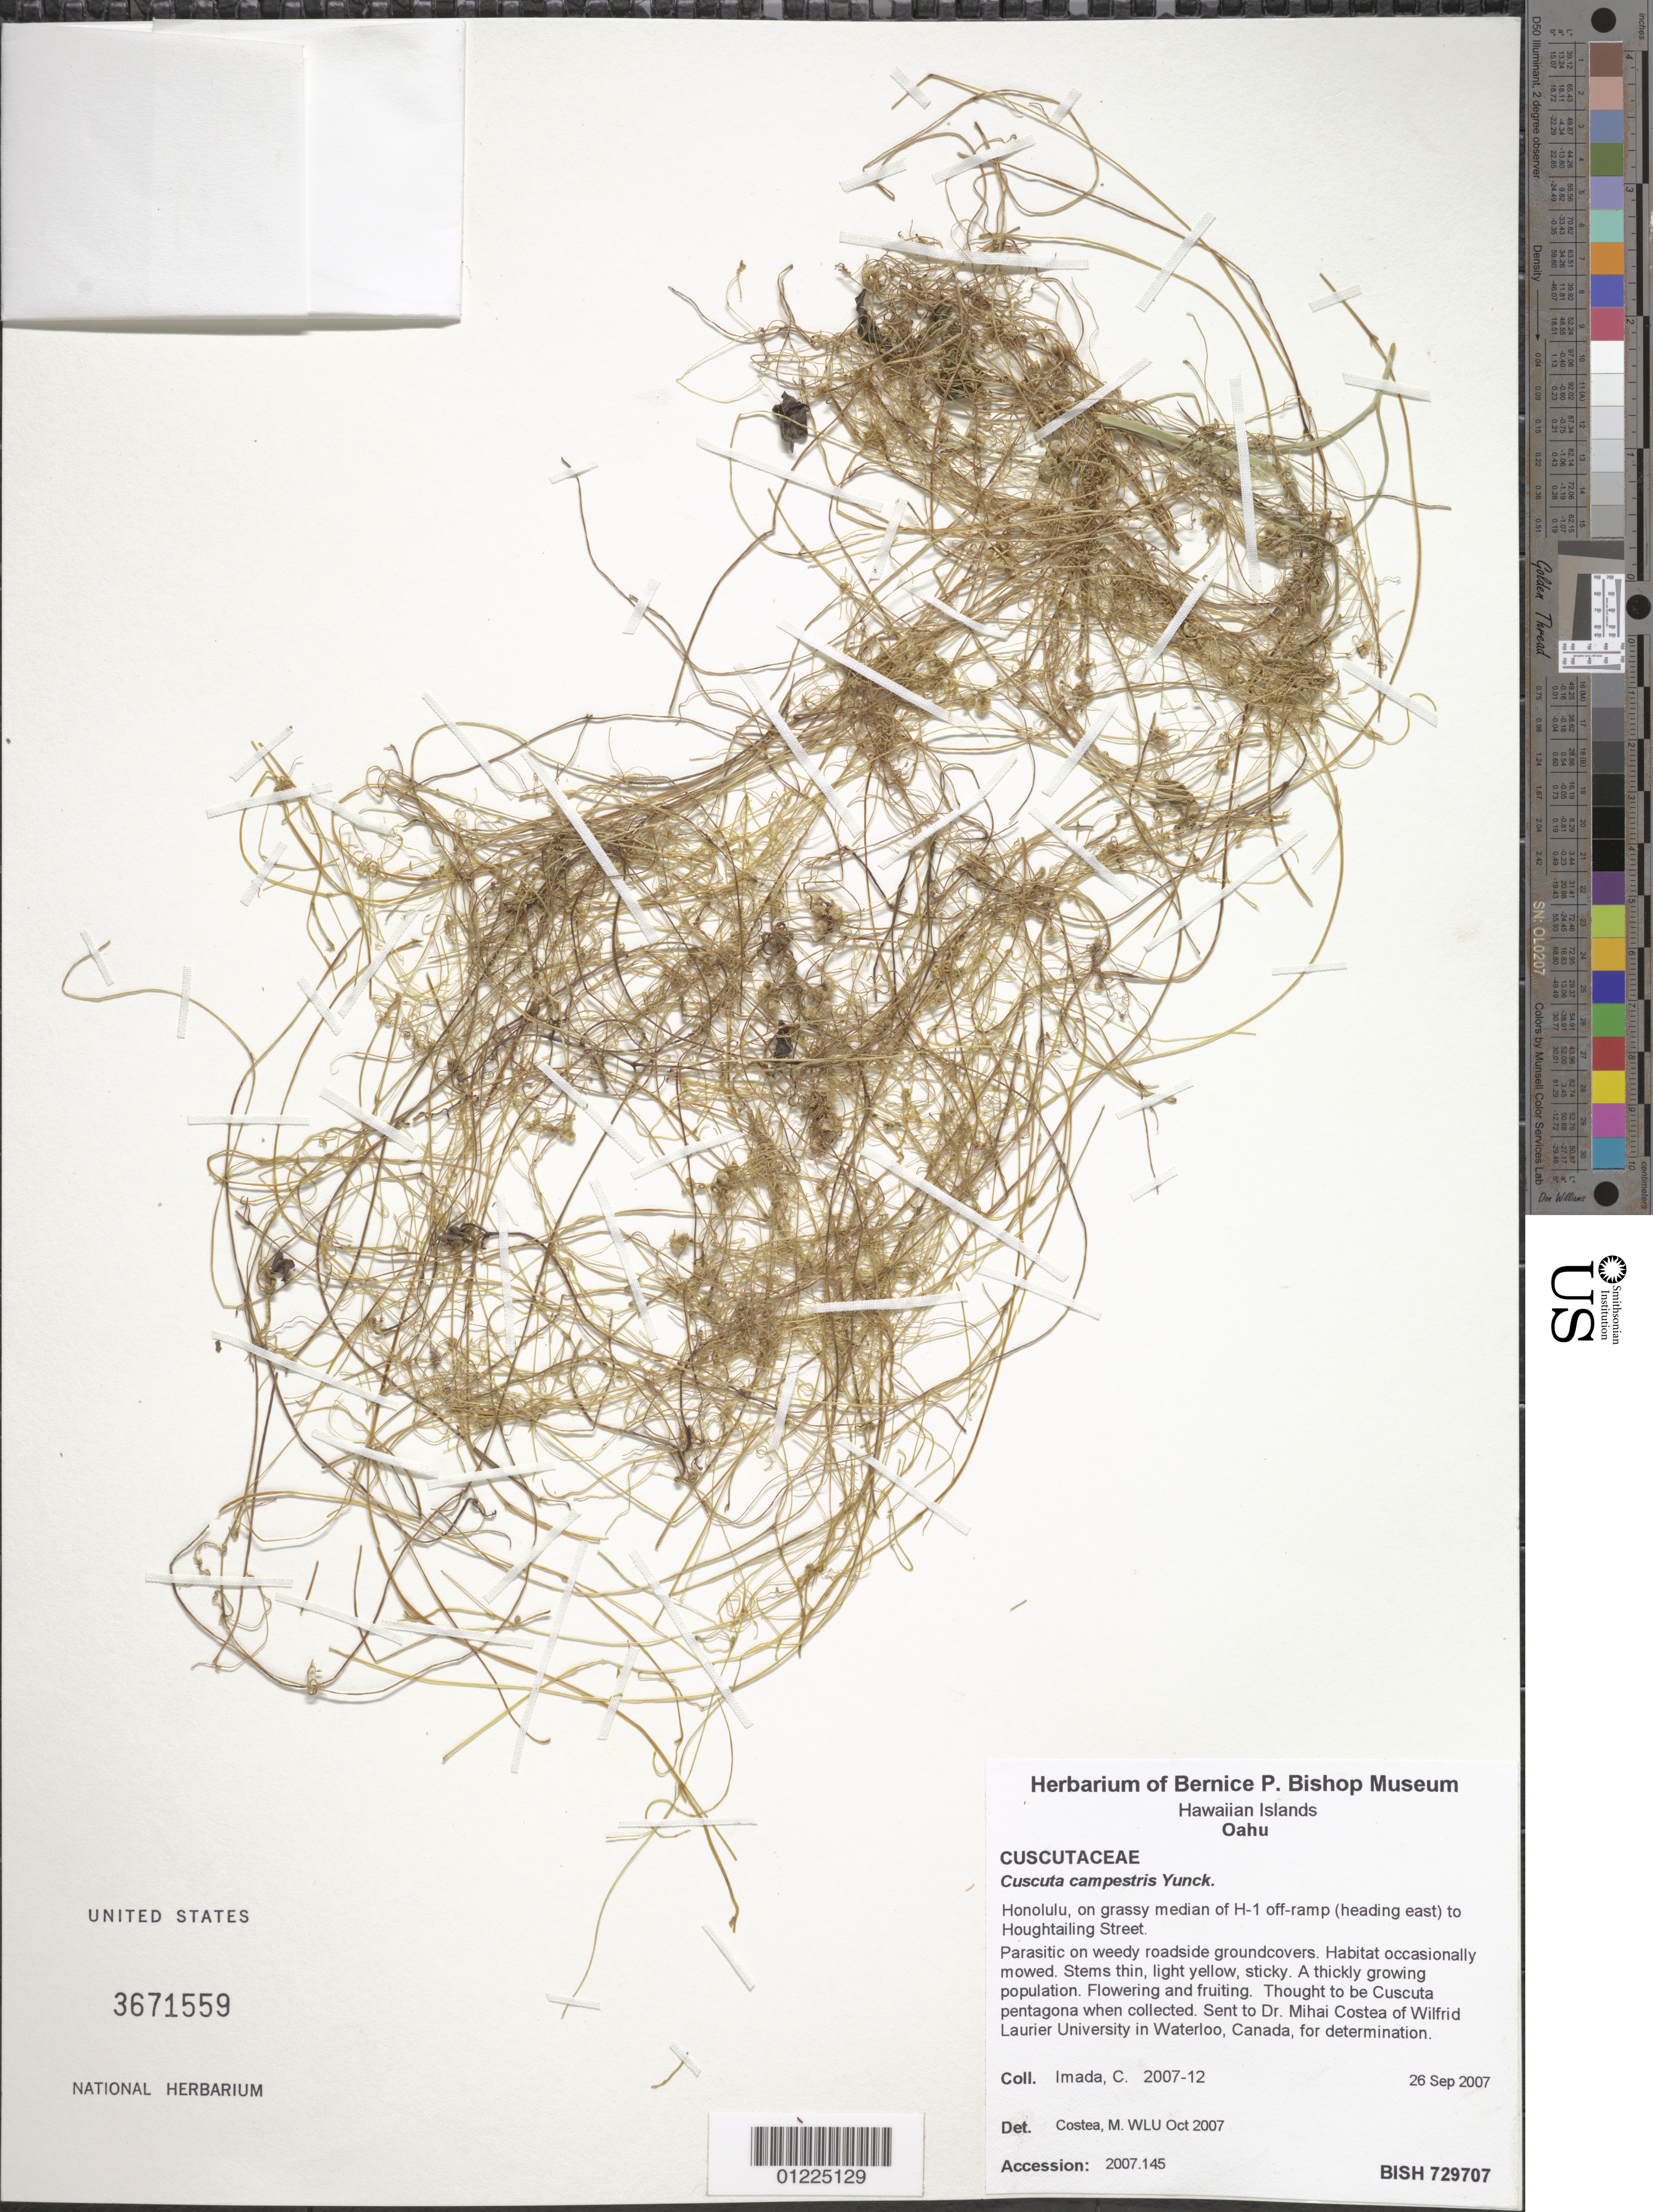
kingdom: Plantae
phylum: Tracheophyta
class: Magnoliopsida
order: Solanales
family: Convolvulaceae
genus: Cuscuta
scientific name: Cuscuta campestris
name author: Yunck.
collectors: C. Imada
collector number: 2007-12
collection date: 2007-09-26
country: United States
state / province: Hawaii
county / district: Honolulu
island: Oahu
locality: Honolulu, on grassy median of H-1 off ramp heading east to Houghtailing Street.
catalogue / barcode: US 3671559